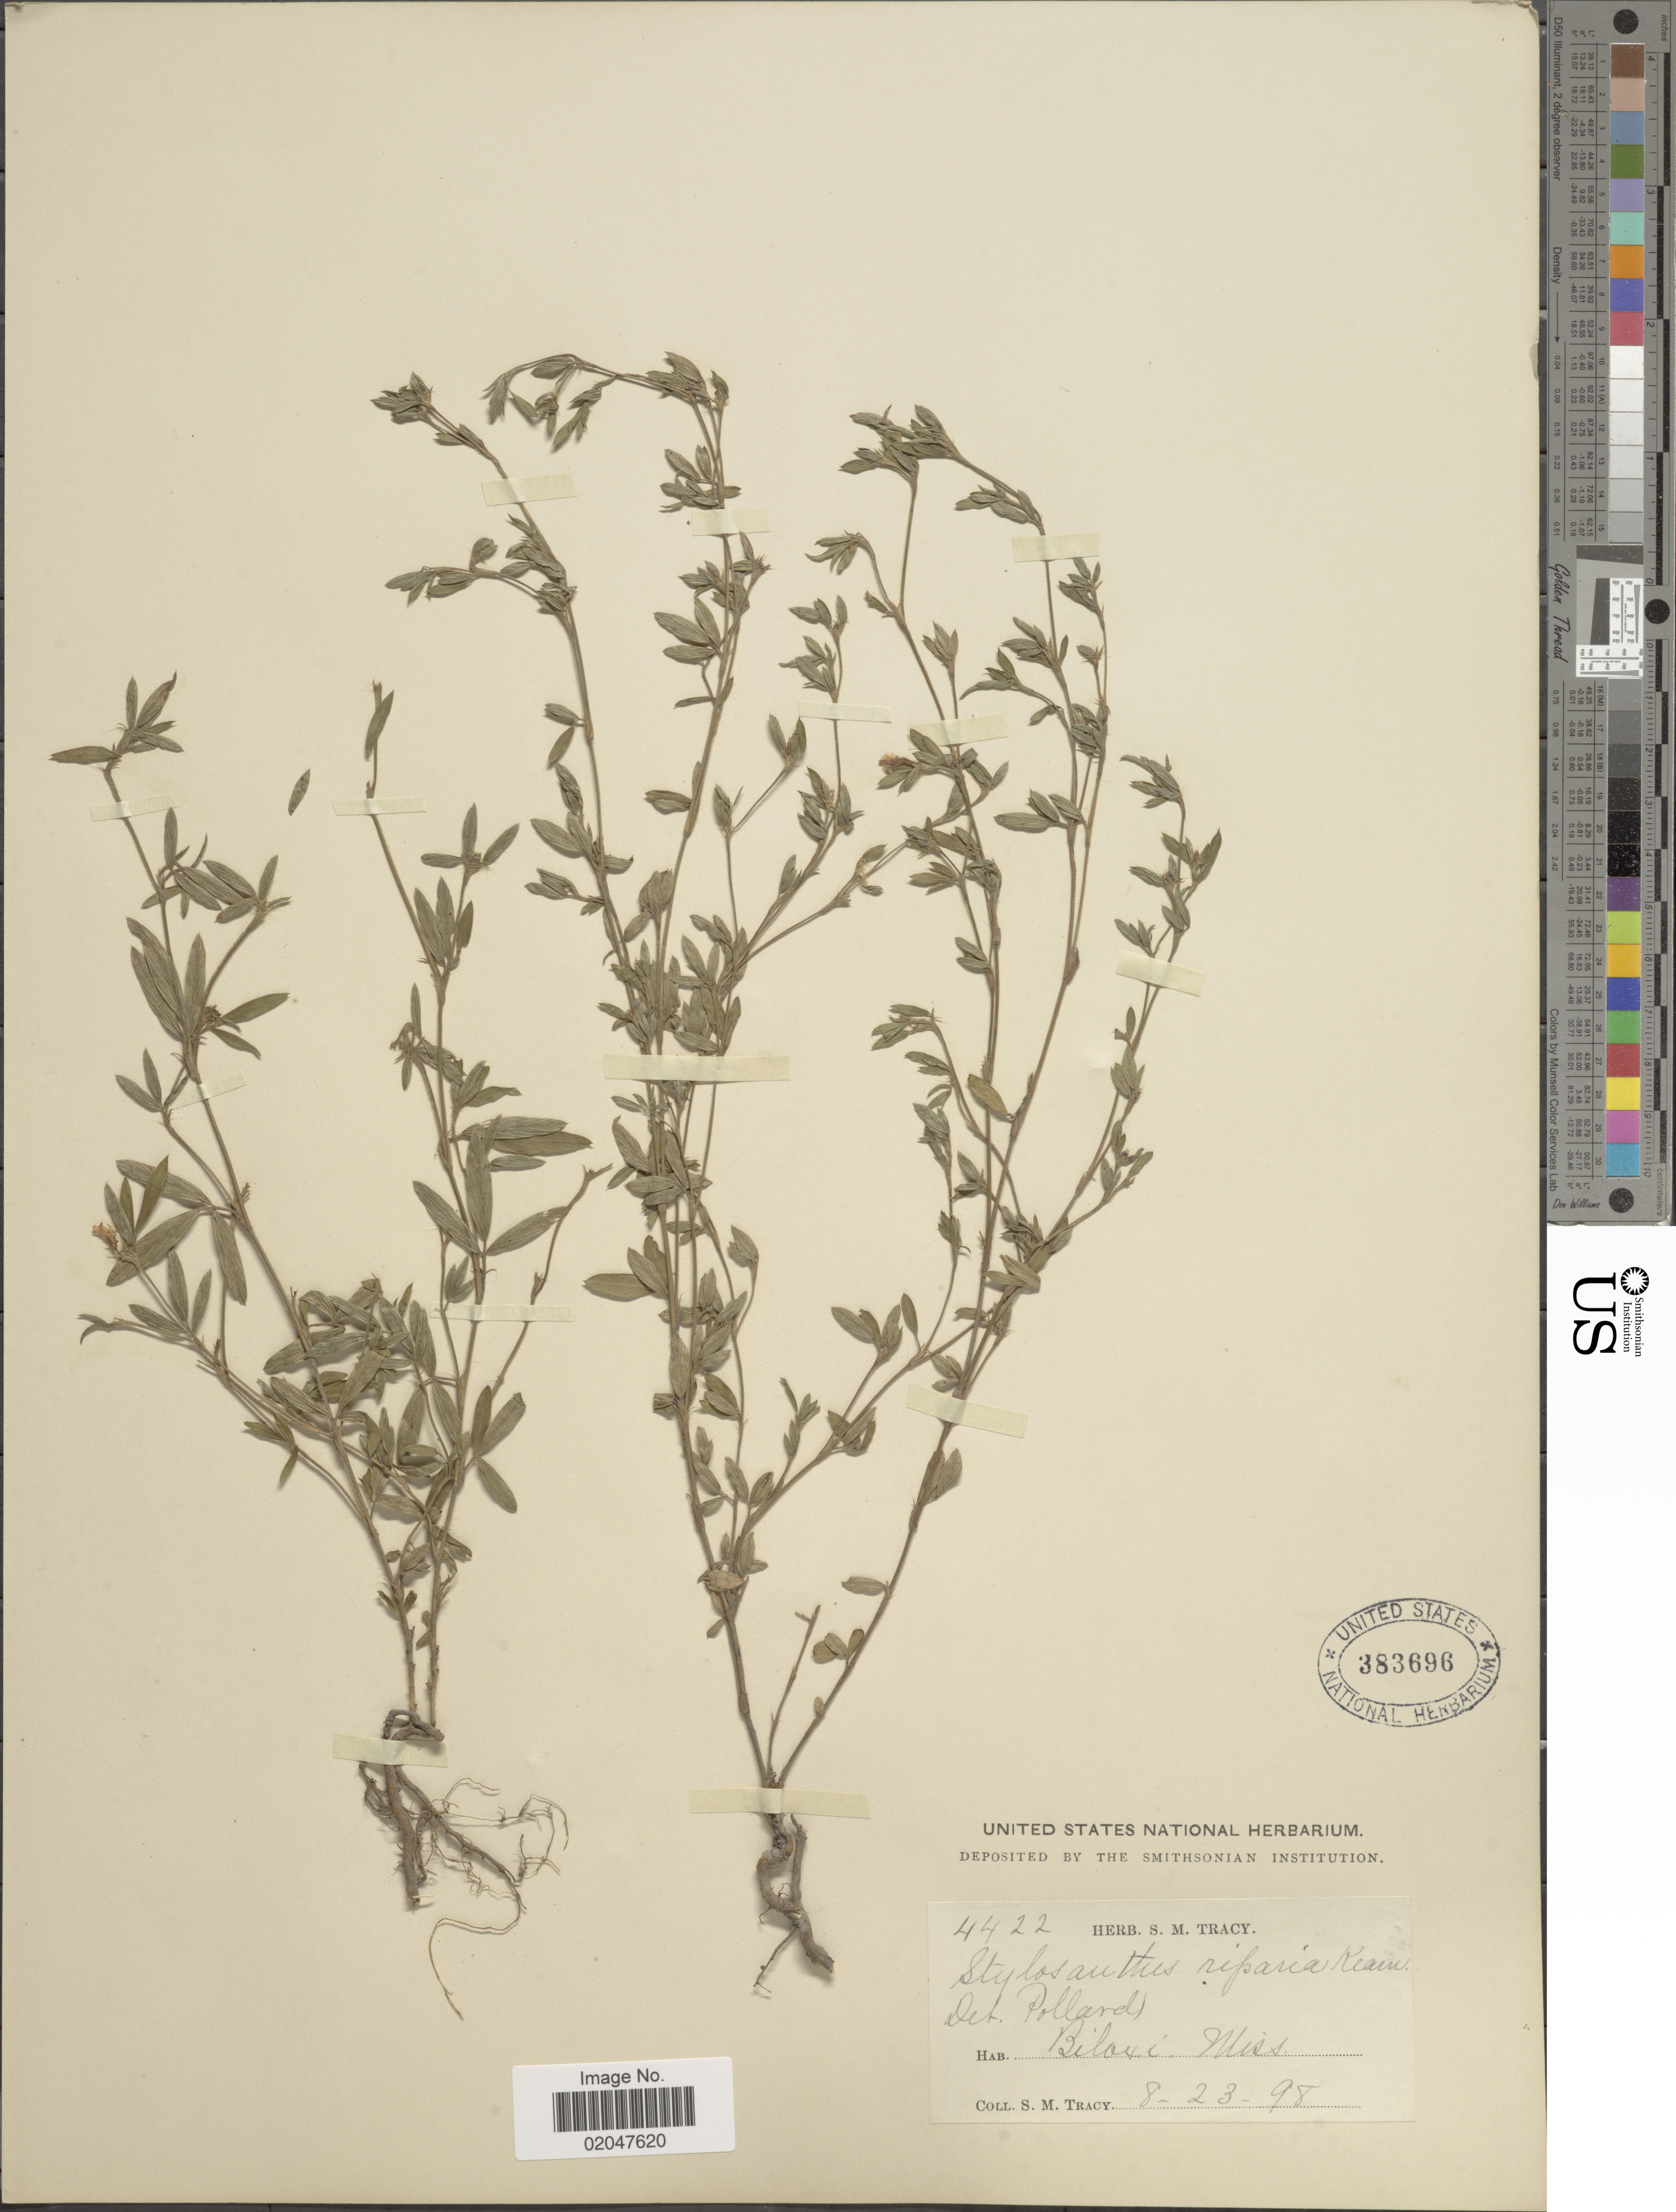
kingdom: Plantae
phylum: Tracheophyta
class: Magnoliopsida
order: Fabales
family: Fabaceae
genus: Stylosanthes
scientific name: Stylosanthes biflora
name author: (L.) Britton et al.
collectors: S. M. Tracy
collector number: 4422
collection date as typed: Transcribed d/m/y: 23/8/98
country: United States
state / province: Mississippi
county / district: Harrison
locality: Biloxi, Miss.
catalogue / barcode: US 383696